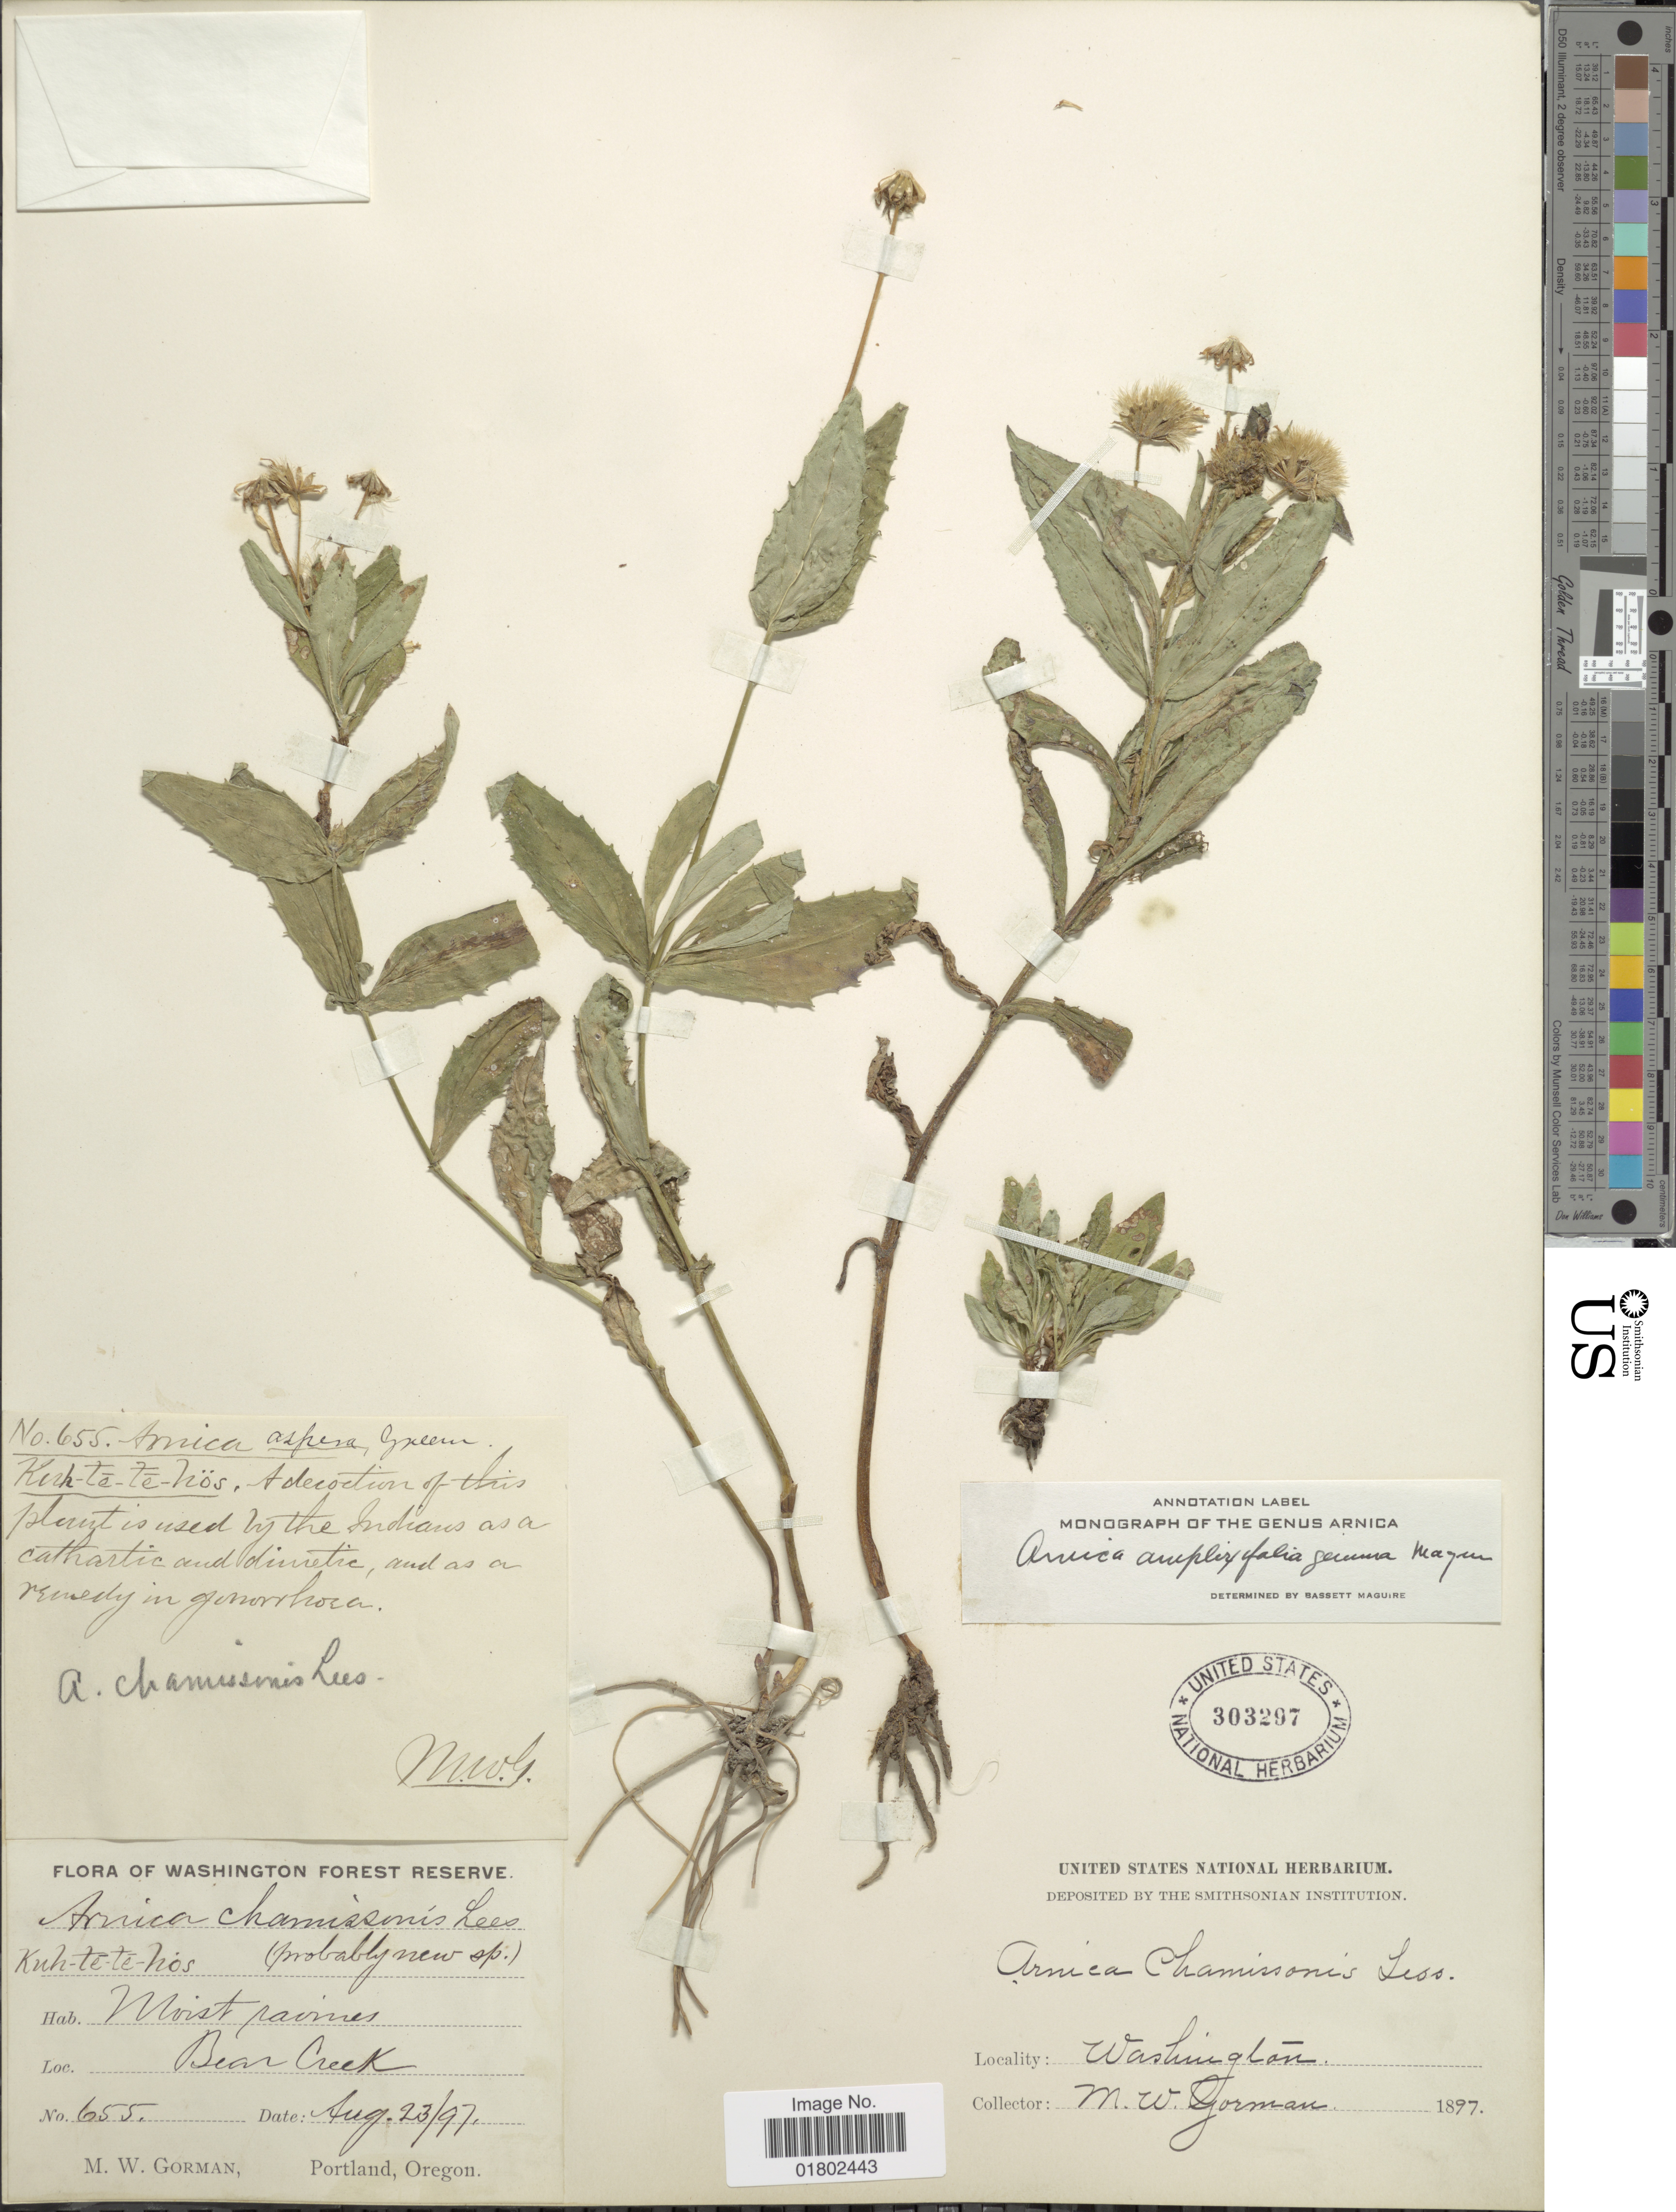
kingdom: Plantae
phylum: Tracheophyta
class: Magnoliopsida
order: Asterales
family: Asteraceae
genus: Arnica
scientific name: Arnica amplexifolia subsp. genuina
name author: Maguire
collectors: M. W. Gorman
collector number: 655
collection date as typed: Transcribed d/m/y: 23/8/97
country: United States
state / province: Washington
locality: Washington Forest Reserve, Bear Creek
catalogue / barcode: US 303297